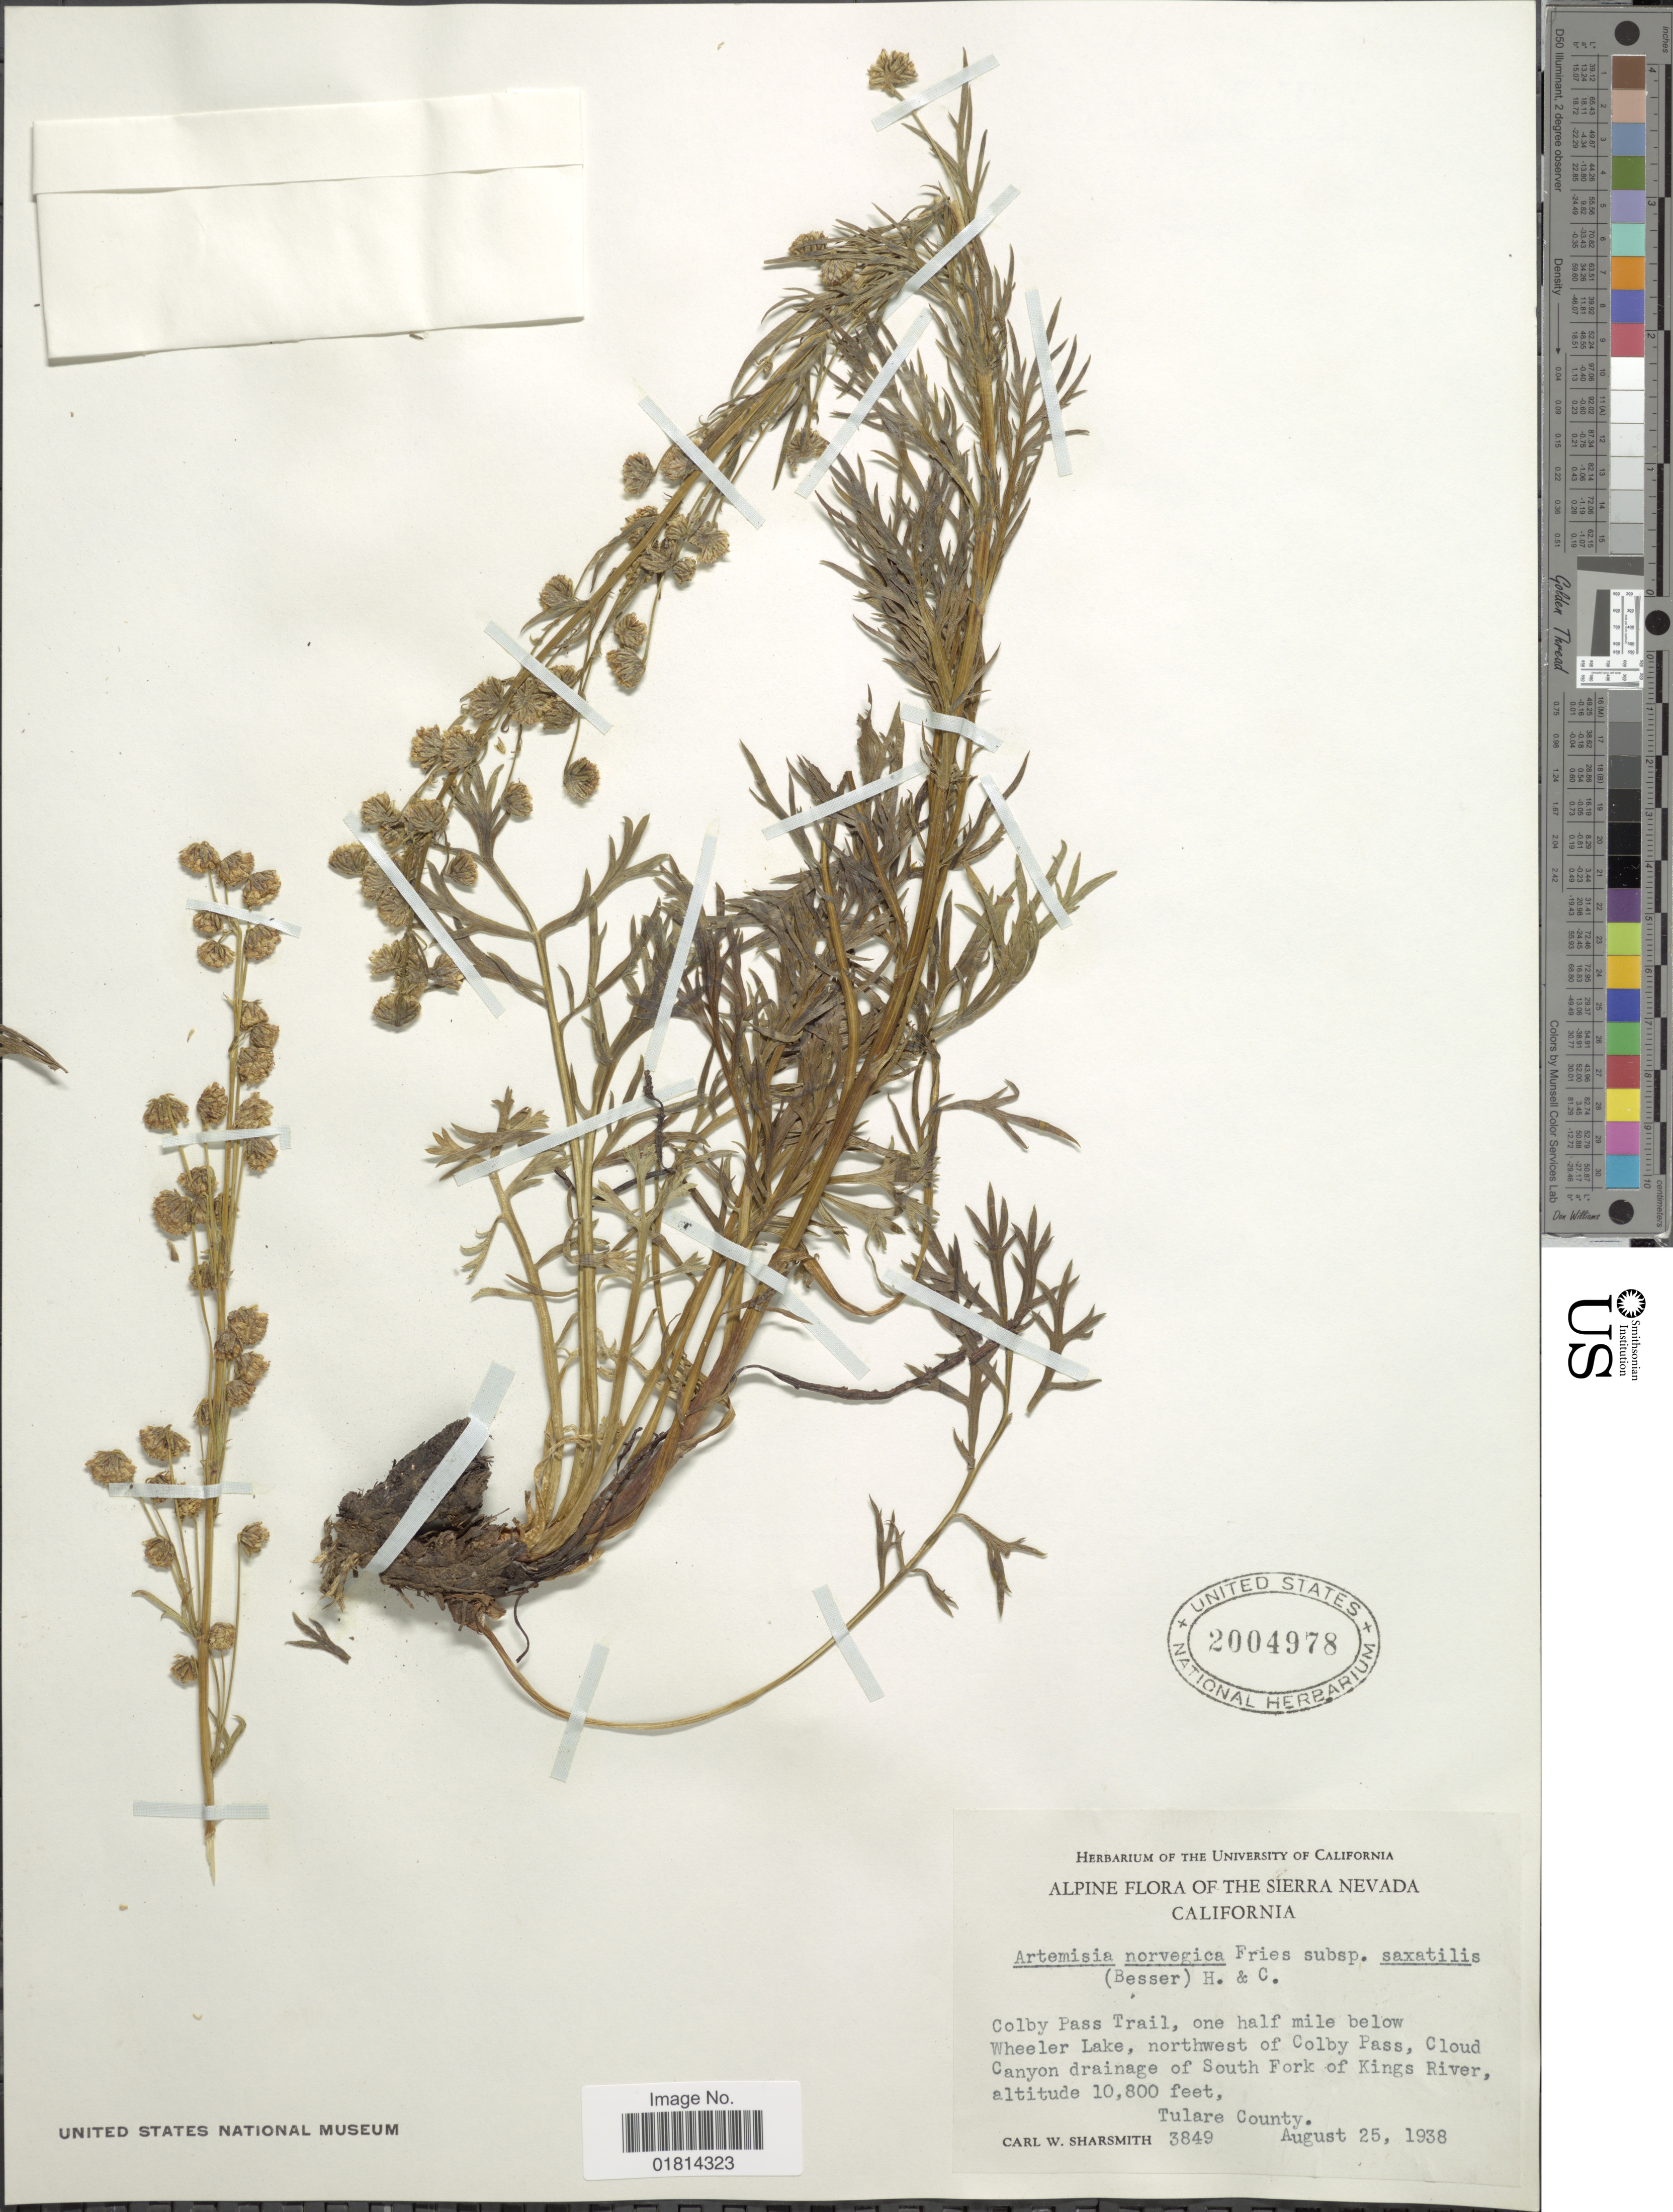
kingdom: Plantae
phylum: Tracheophyta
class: Magnoliopsida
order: Asterales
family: Asteraceae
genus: Artemisia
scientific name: Artemisia arctica subsp. saxicola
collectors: C. Sharsmith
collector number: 3849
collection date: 1938-08-25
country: United States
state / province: California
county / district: Tulare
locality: Alpine flora of the Sierra Nevada. California. Colby Pass Trail, one half mile below Wheeler Lake, northwest of Colby Pass, Cloud Canyon drainage of South Fork of Kings River. Tulare County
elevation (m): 3292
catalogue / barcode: US 2004978